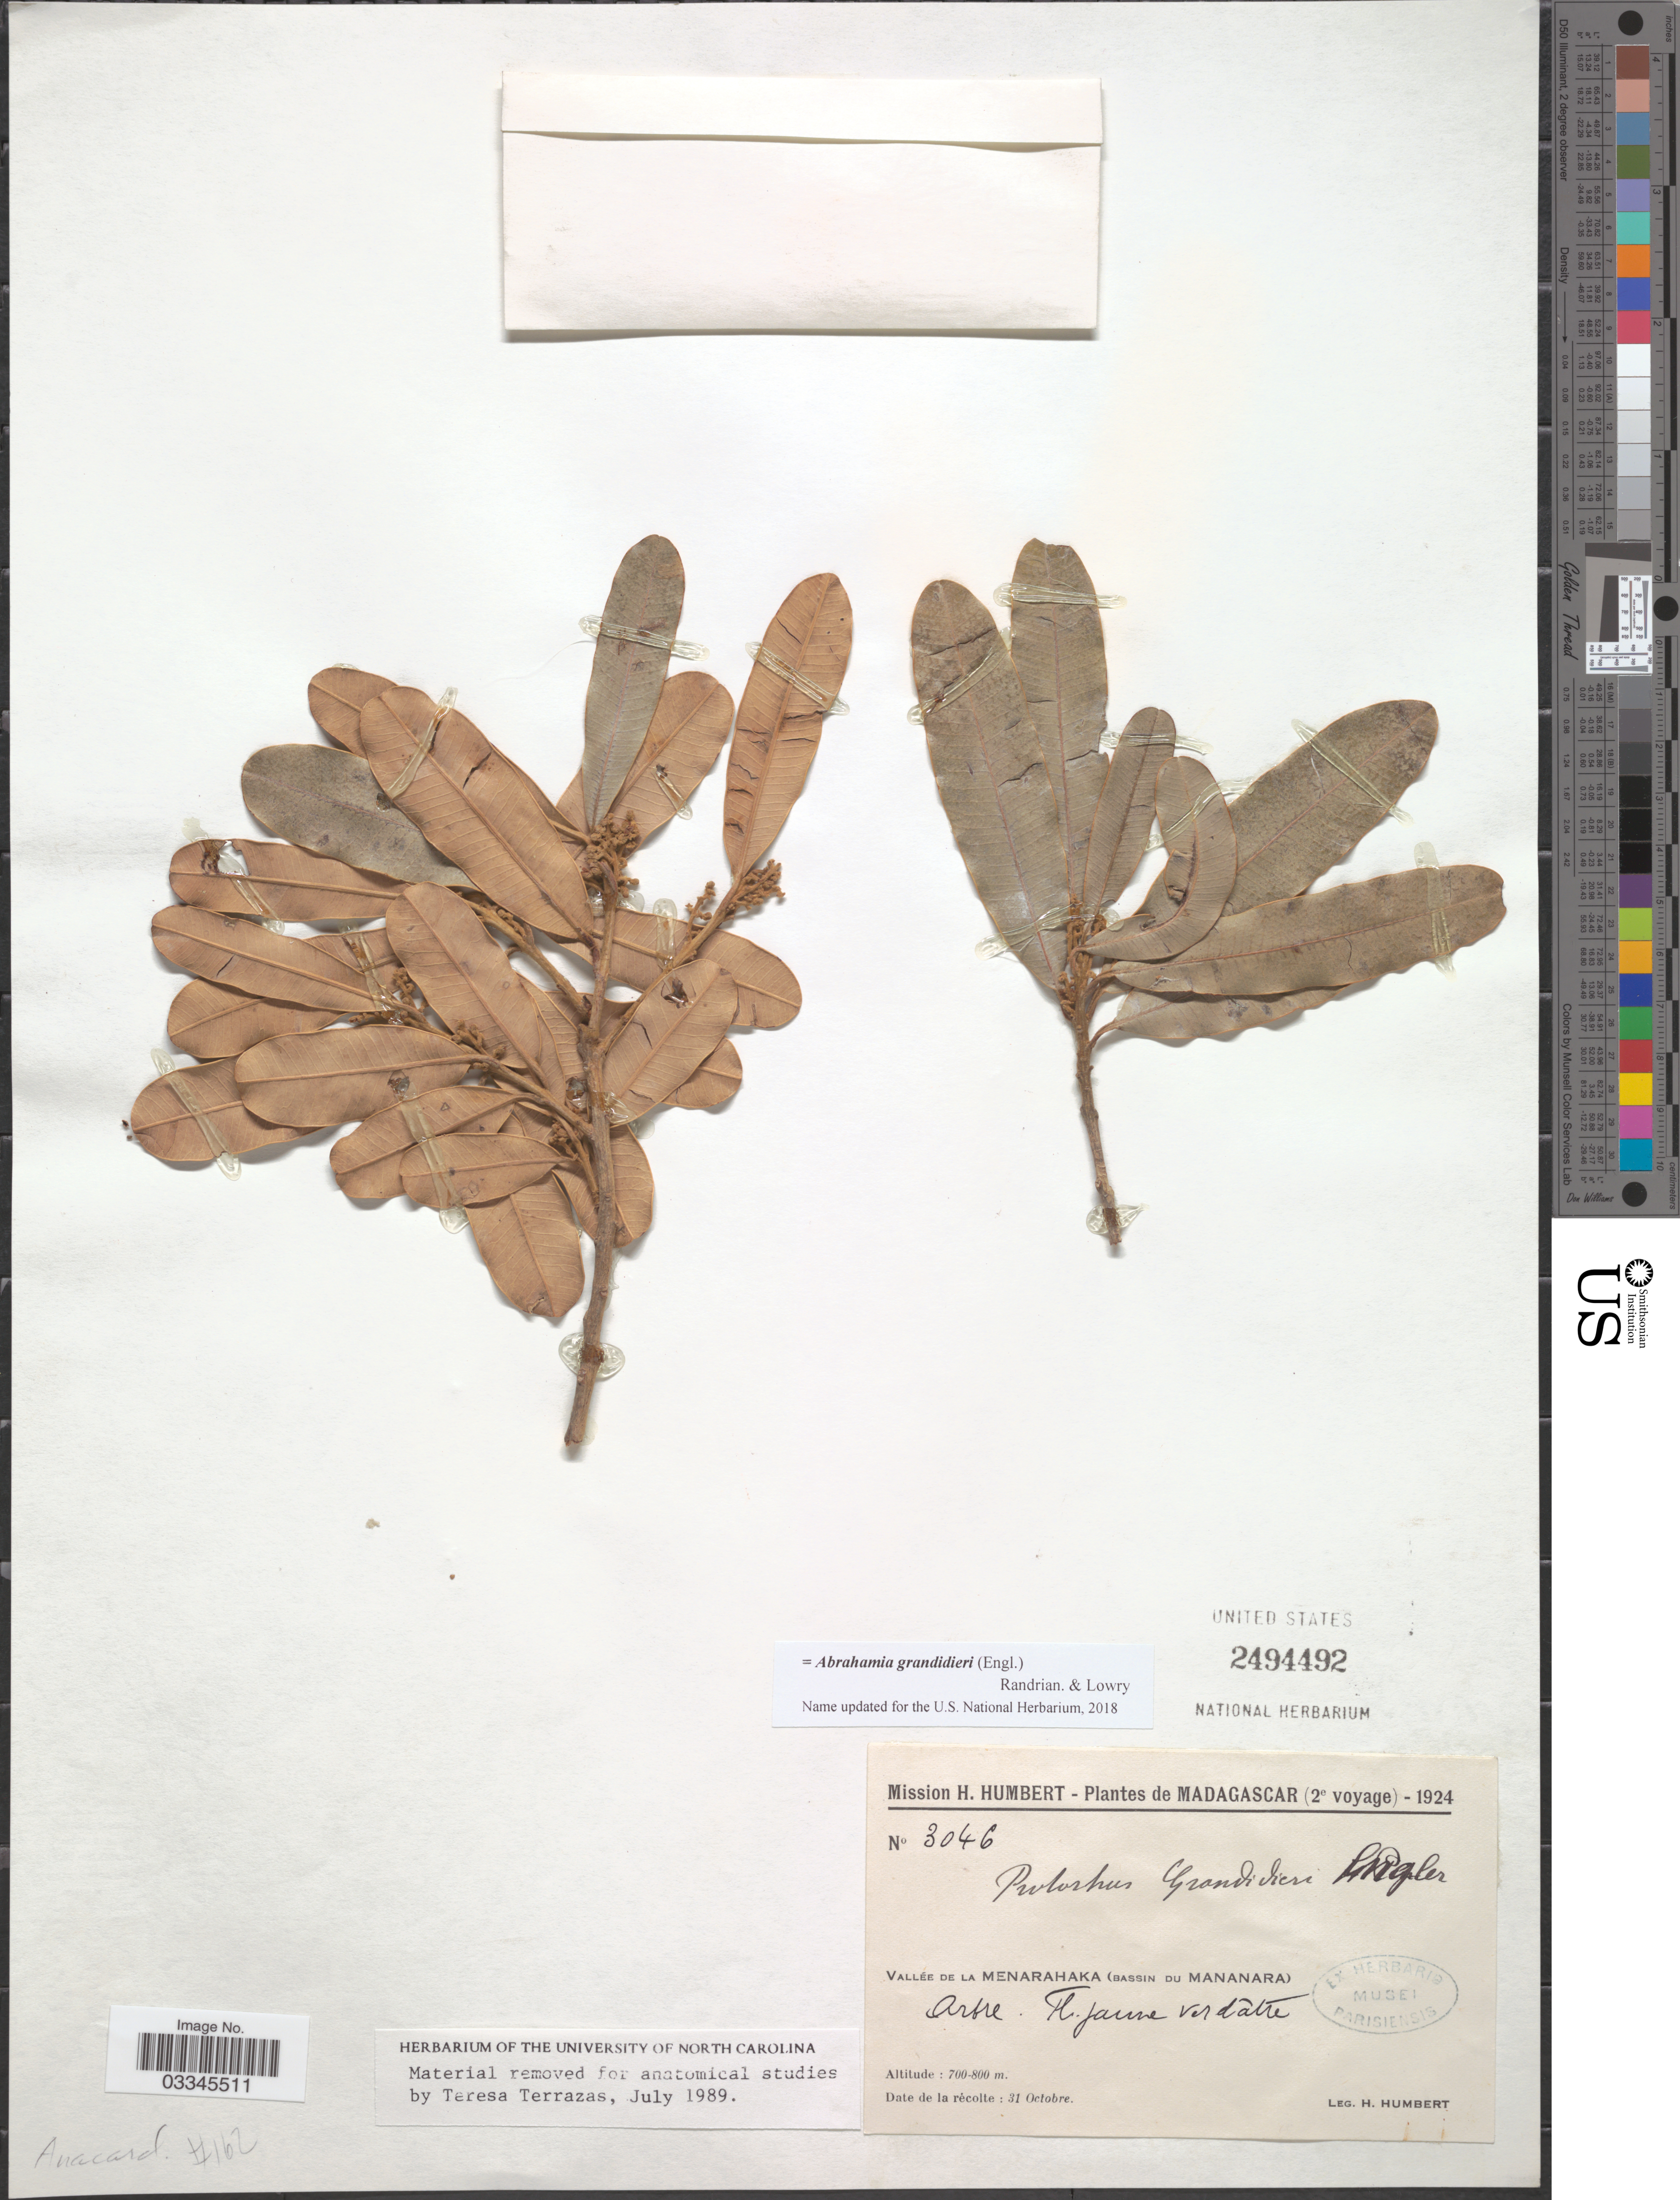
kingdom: Plantae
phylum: Tracheophyta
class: Magnoliopsida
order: Sapindales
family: Anacardiaceae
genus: Abrahamia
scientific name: Abrahamia grandidieri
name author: Randrian. & Lowry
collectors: H. Humbert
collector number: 3046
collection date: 1924-10-31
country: Madagascar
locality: Vallée de la Menarahaka (Bassin du Mananara).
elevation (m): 700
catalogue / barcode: US 2494492